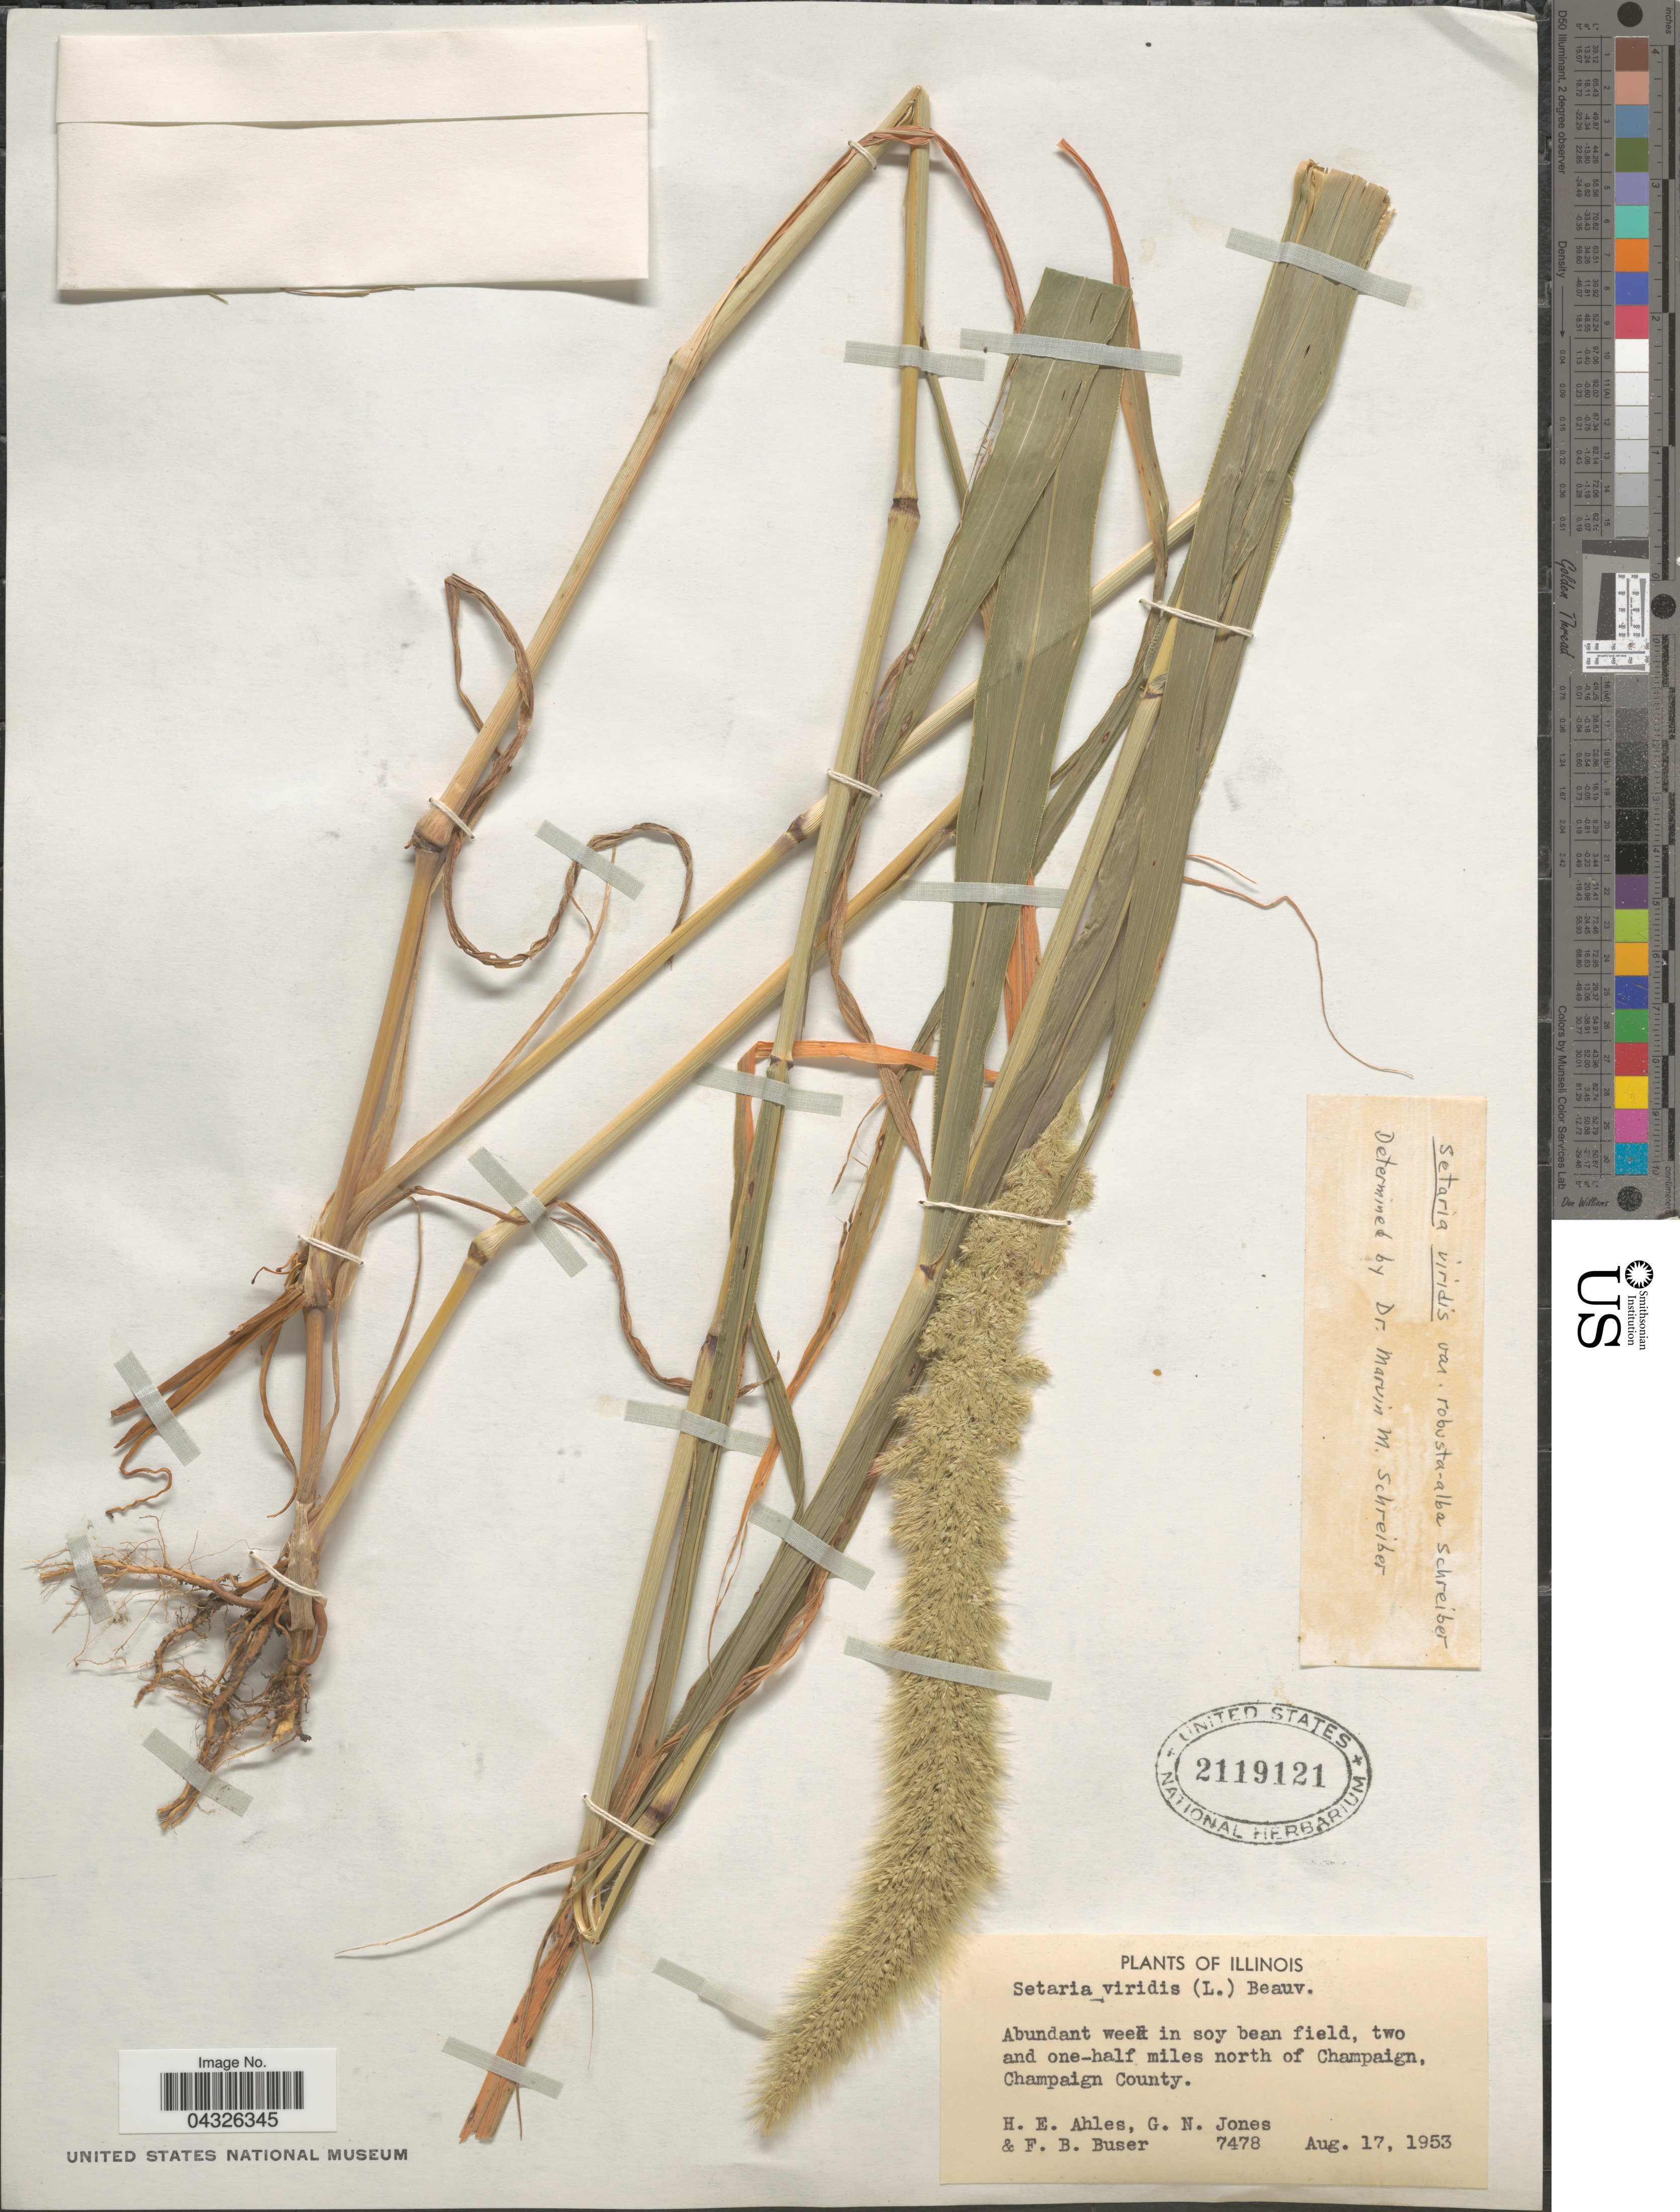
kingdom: Plantae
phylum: Tracheophyta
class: Liliopsida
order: Poales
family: Poaceae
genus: Setaria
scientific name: Setaria viridis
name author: (L.) P. Beauv.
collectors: H. E. Ahles, G. N. Jones & F. Buser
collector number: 7478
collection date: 1953-08-17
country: United States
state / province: Illinois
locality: Abundant weed in soy bean field, two and one-half miles north of Champaign, Champaign County.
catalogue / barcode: US 2119121